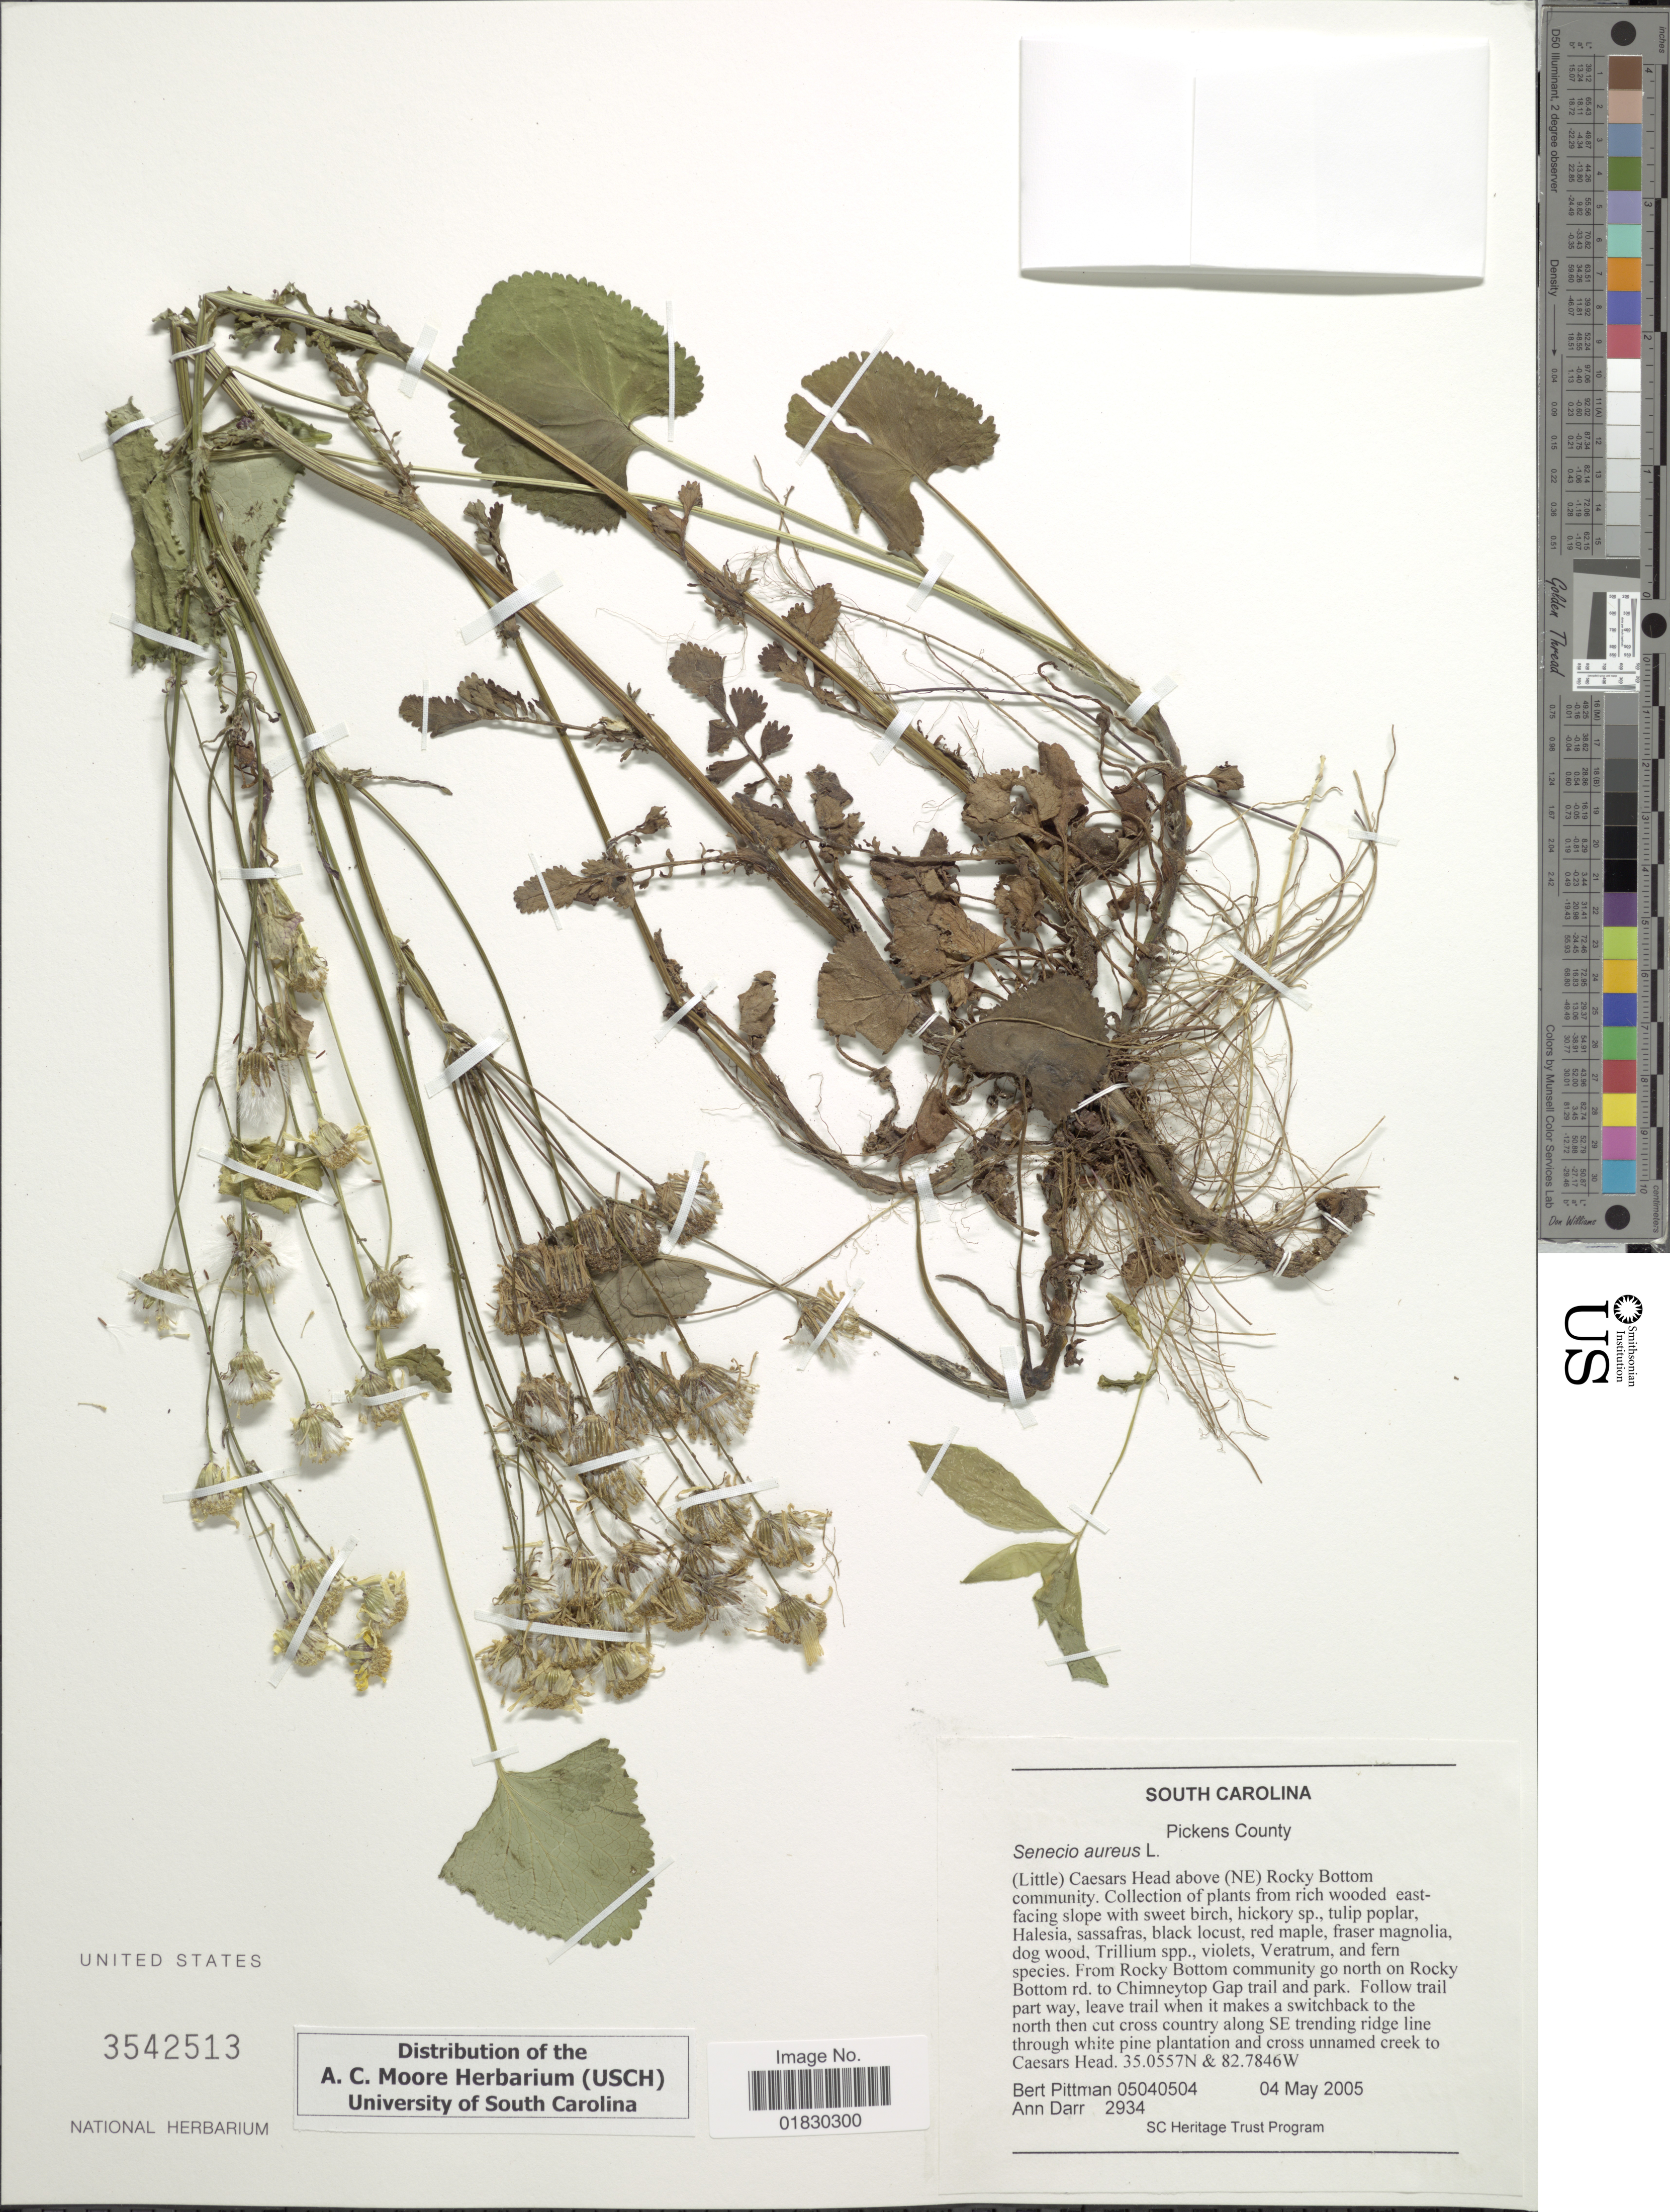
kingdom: Plantae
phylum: Tracheophyta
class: Magnoliopsida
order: Asterales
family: Asteraceae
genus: Packera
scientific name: Packera aurea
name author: (L.) Á. Löve & D. Löve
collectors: B. Pittman & A. Darr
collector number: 05040504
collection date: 2005-05-04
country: United States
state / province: South Carolina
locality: Pickens County, (Little) Caesars Head above (NE) Rocky Bottom community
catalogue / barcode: US 3542513